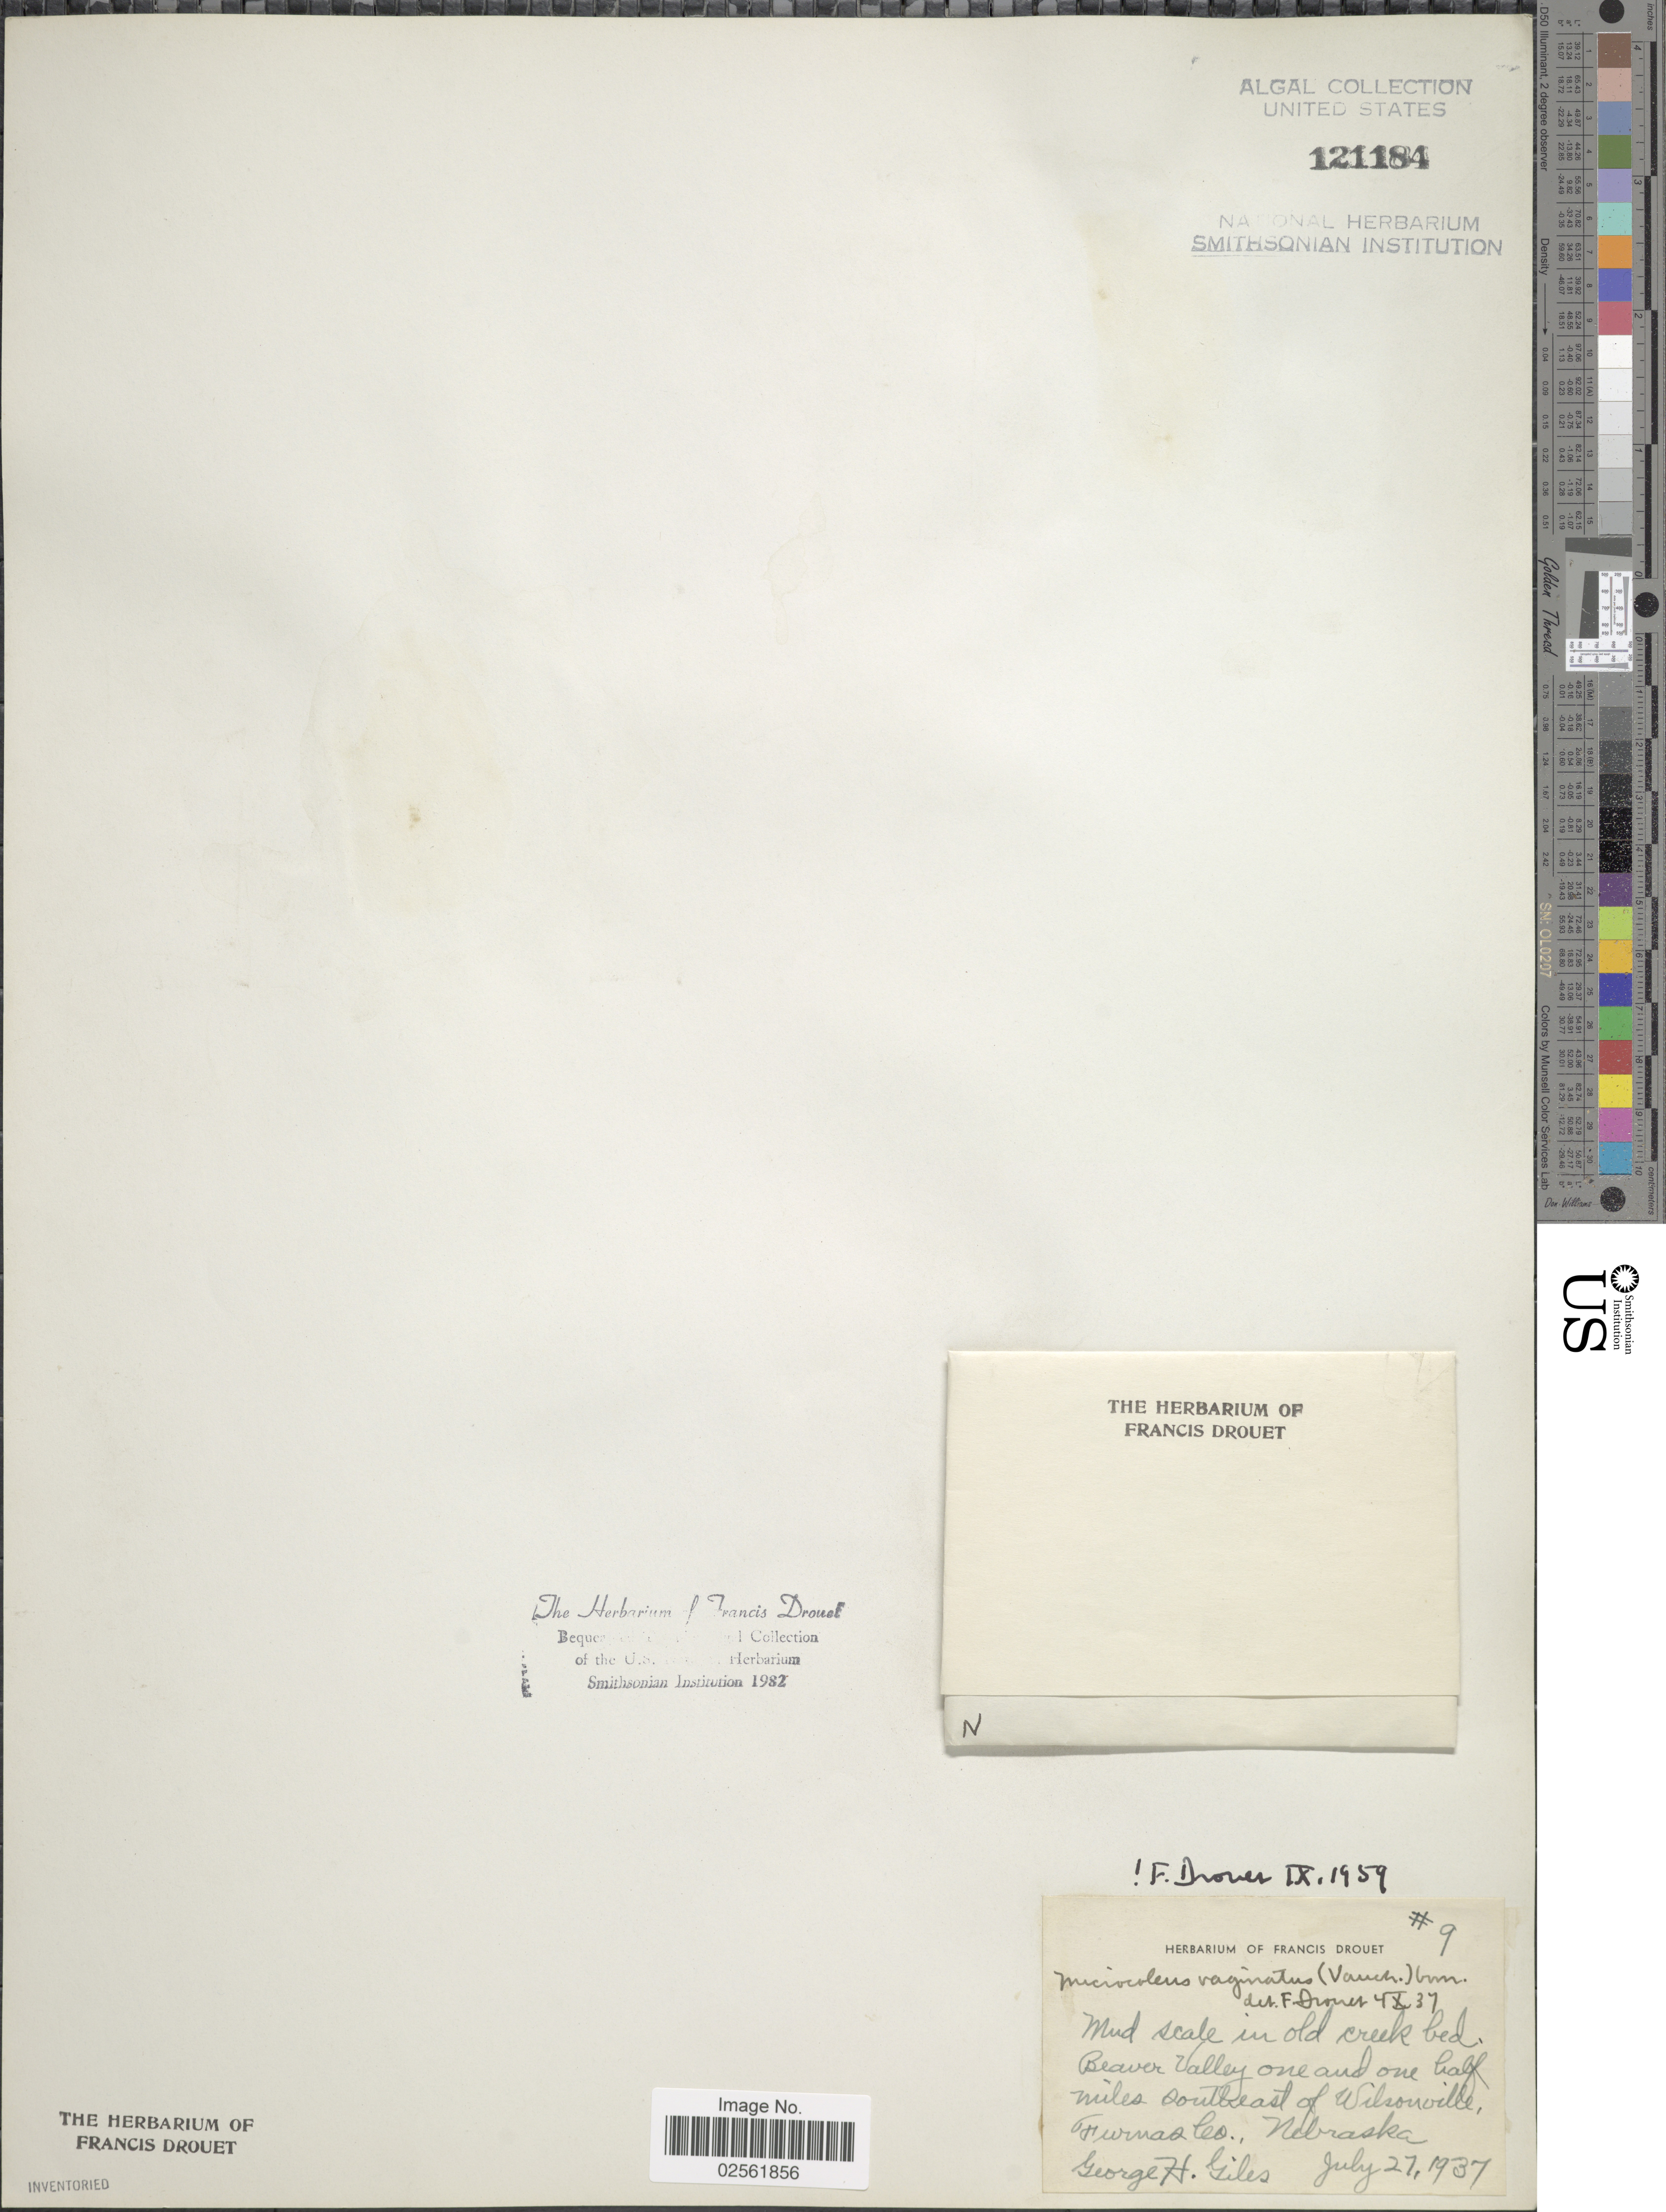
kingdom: Bacteria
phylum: Cyanobacteria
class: Cyanobacteriia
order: Cyanobacteriales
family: Microcoleaceae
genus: Microcoleus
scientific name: Microcoleus vaginatus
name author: (Vaucher) Gomont ex Gomont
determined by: Drouet, F. E.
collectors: G. Giles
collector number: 9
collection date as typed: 27 Jul 1937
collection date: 1937-07-27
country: United States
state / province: Nebraska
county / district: Furnas County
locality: Wilsonville area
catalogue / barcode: US 121184